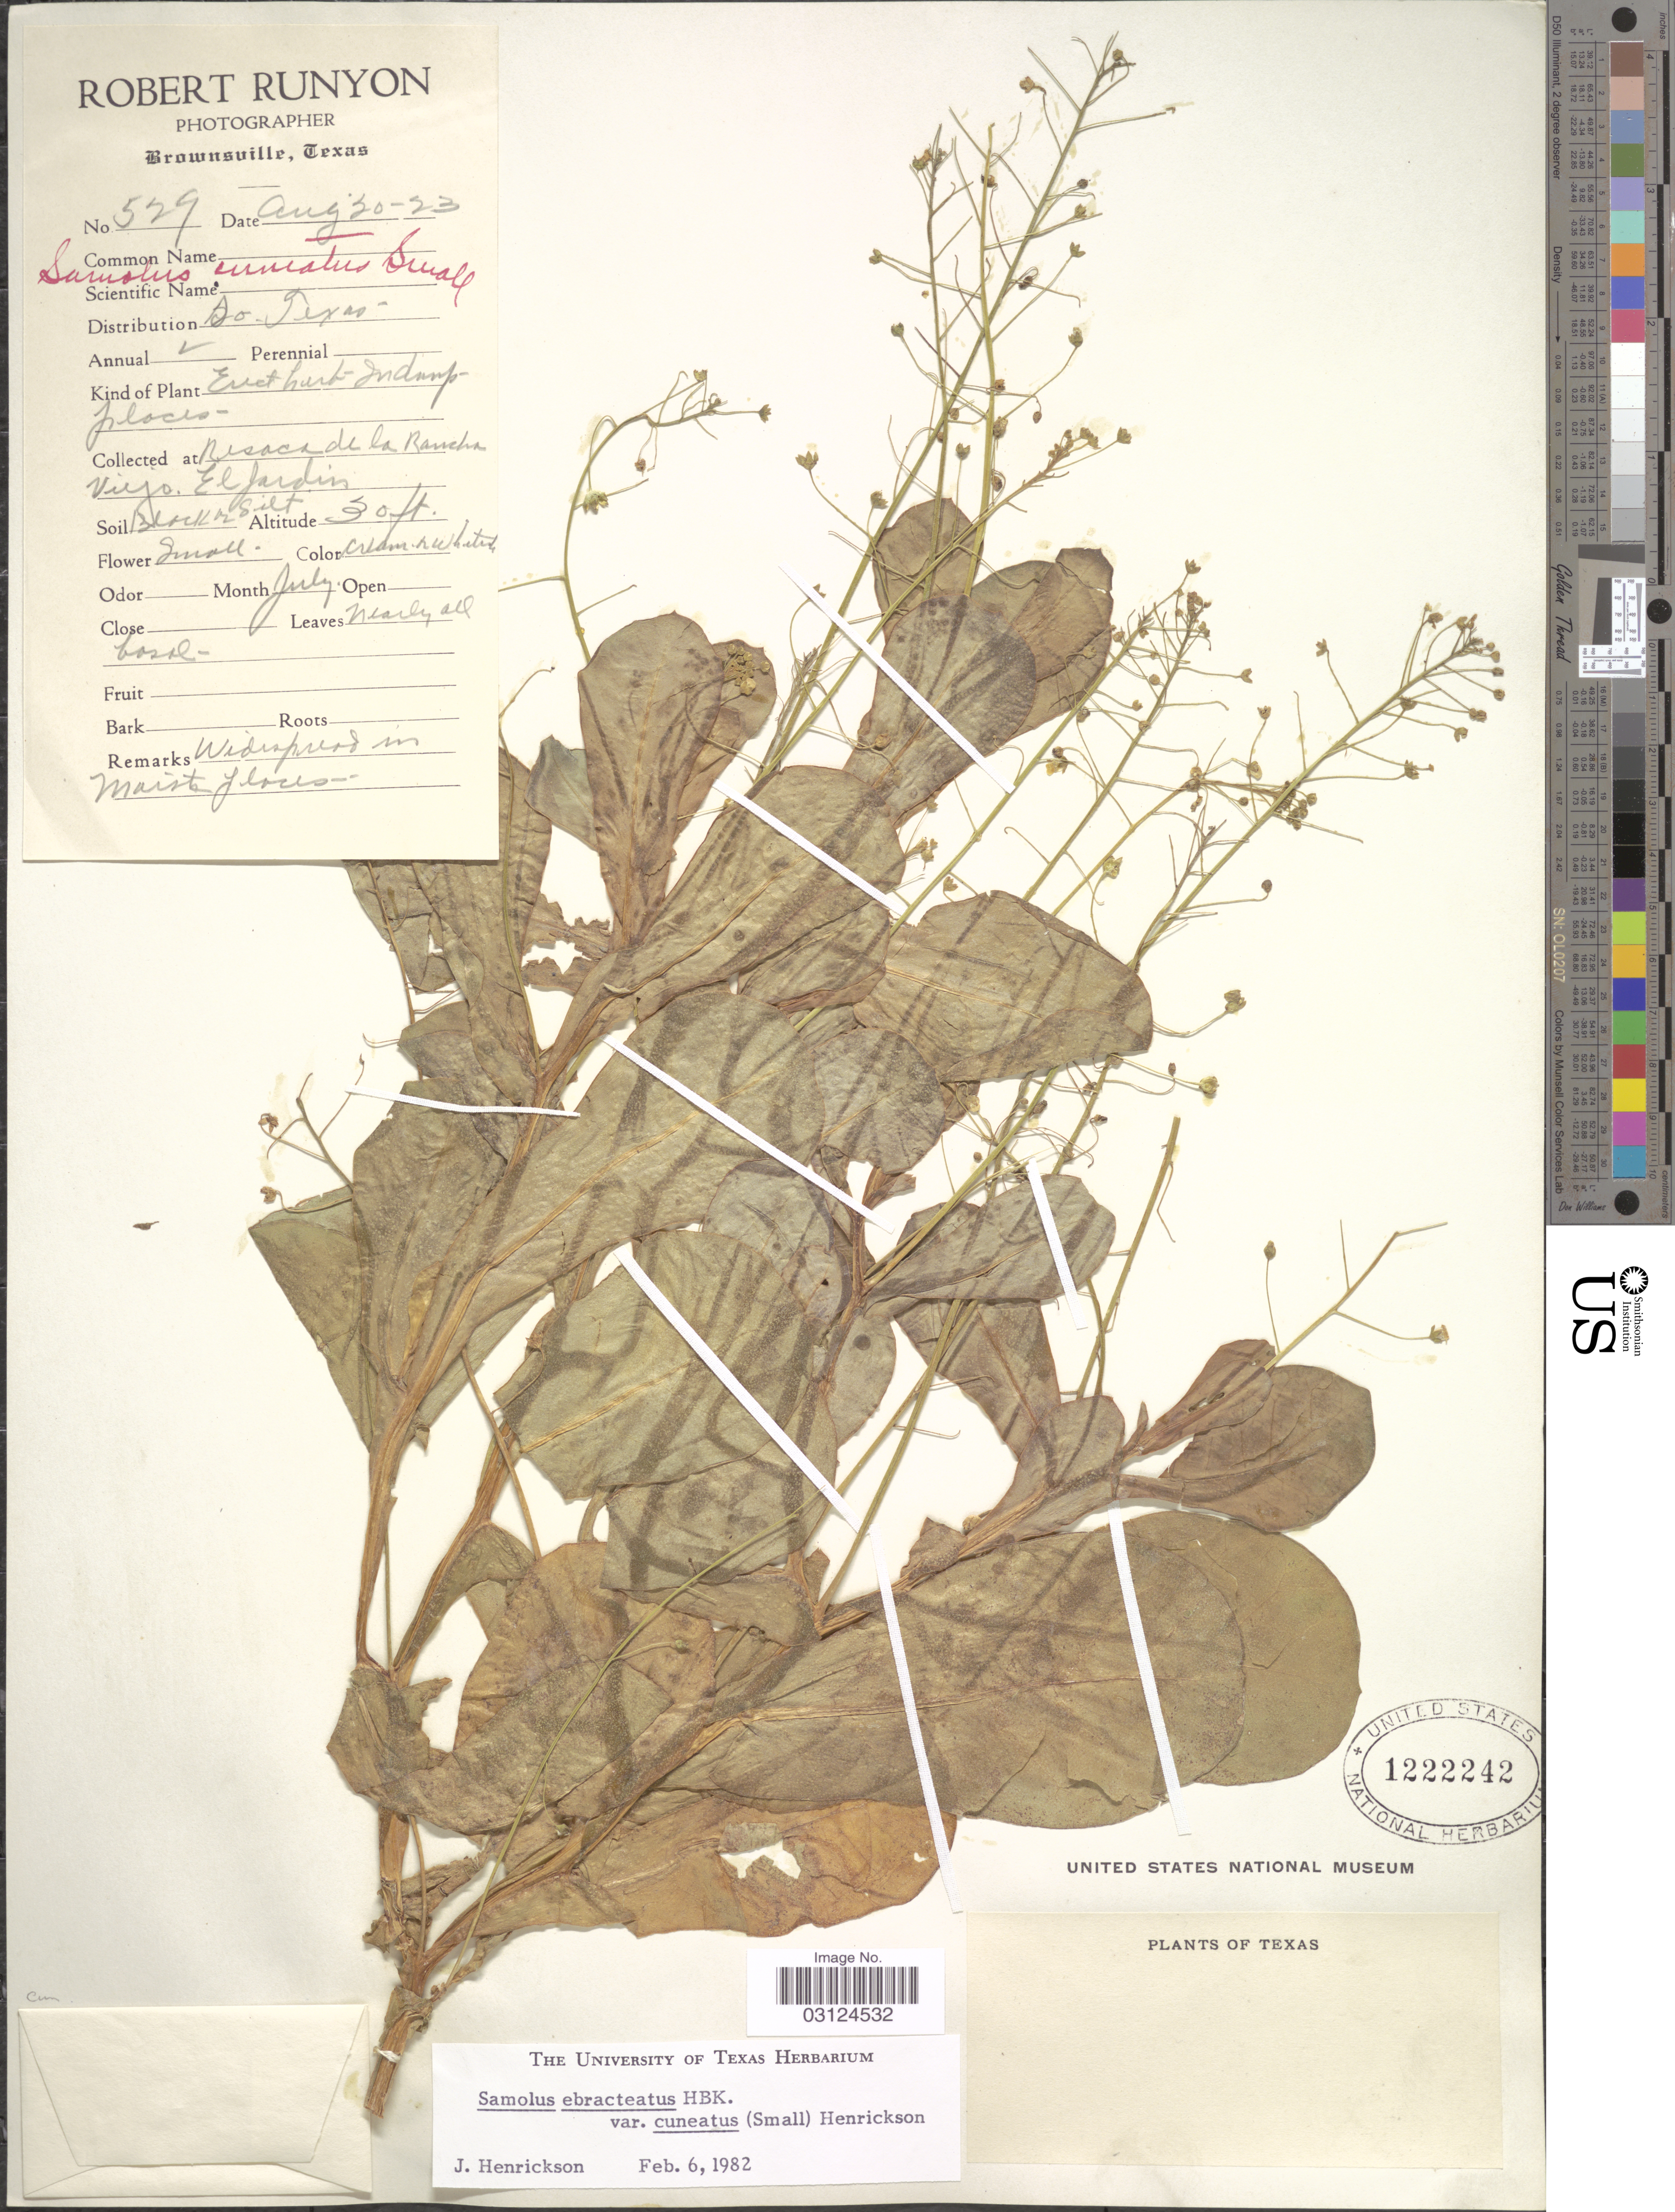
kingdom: Plantae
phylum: Tracheophyta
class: Magnoliopsida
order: Ericales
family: Primulaceae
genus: Samolus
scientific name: Samolus ebracteatus subsp. cuneatus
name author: (Small) R. Knuth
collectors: R. Runyon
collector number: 529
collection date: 1923-08-20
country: United States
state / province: Texas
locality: Resaca de la Rancha Viejo, El Jardin.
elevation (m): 9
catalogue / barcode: US 1222242